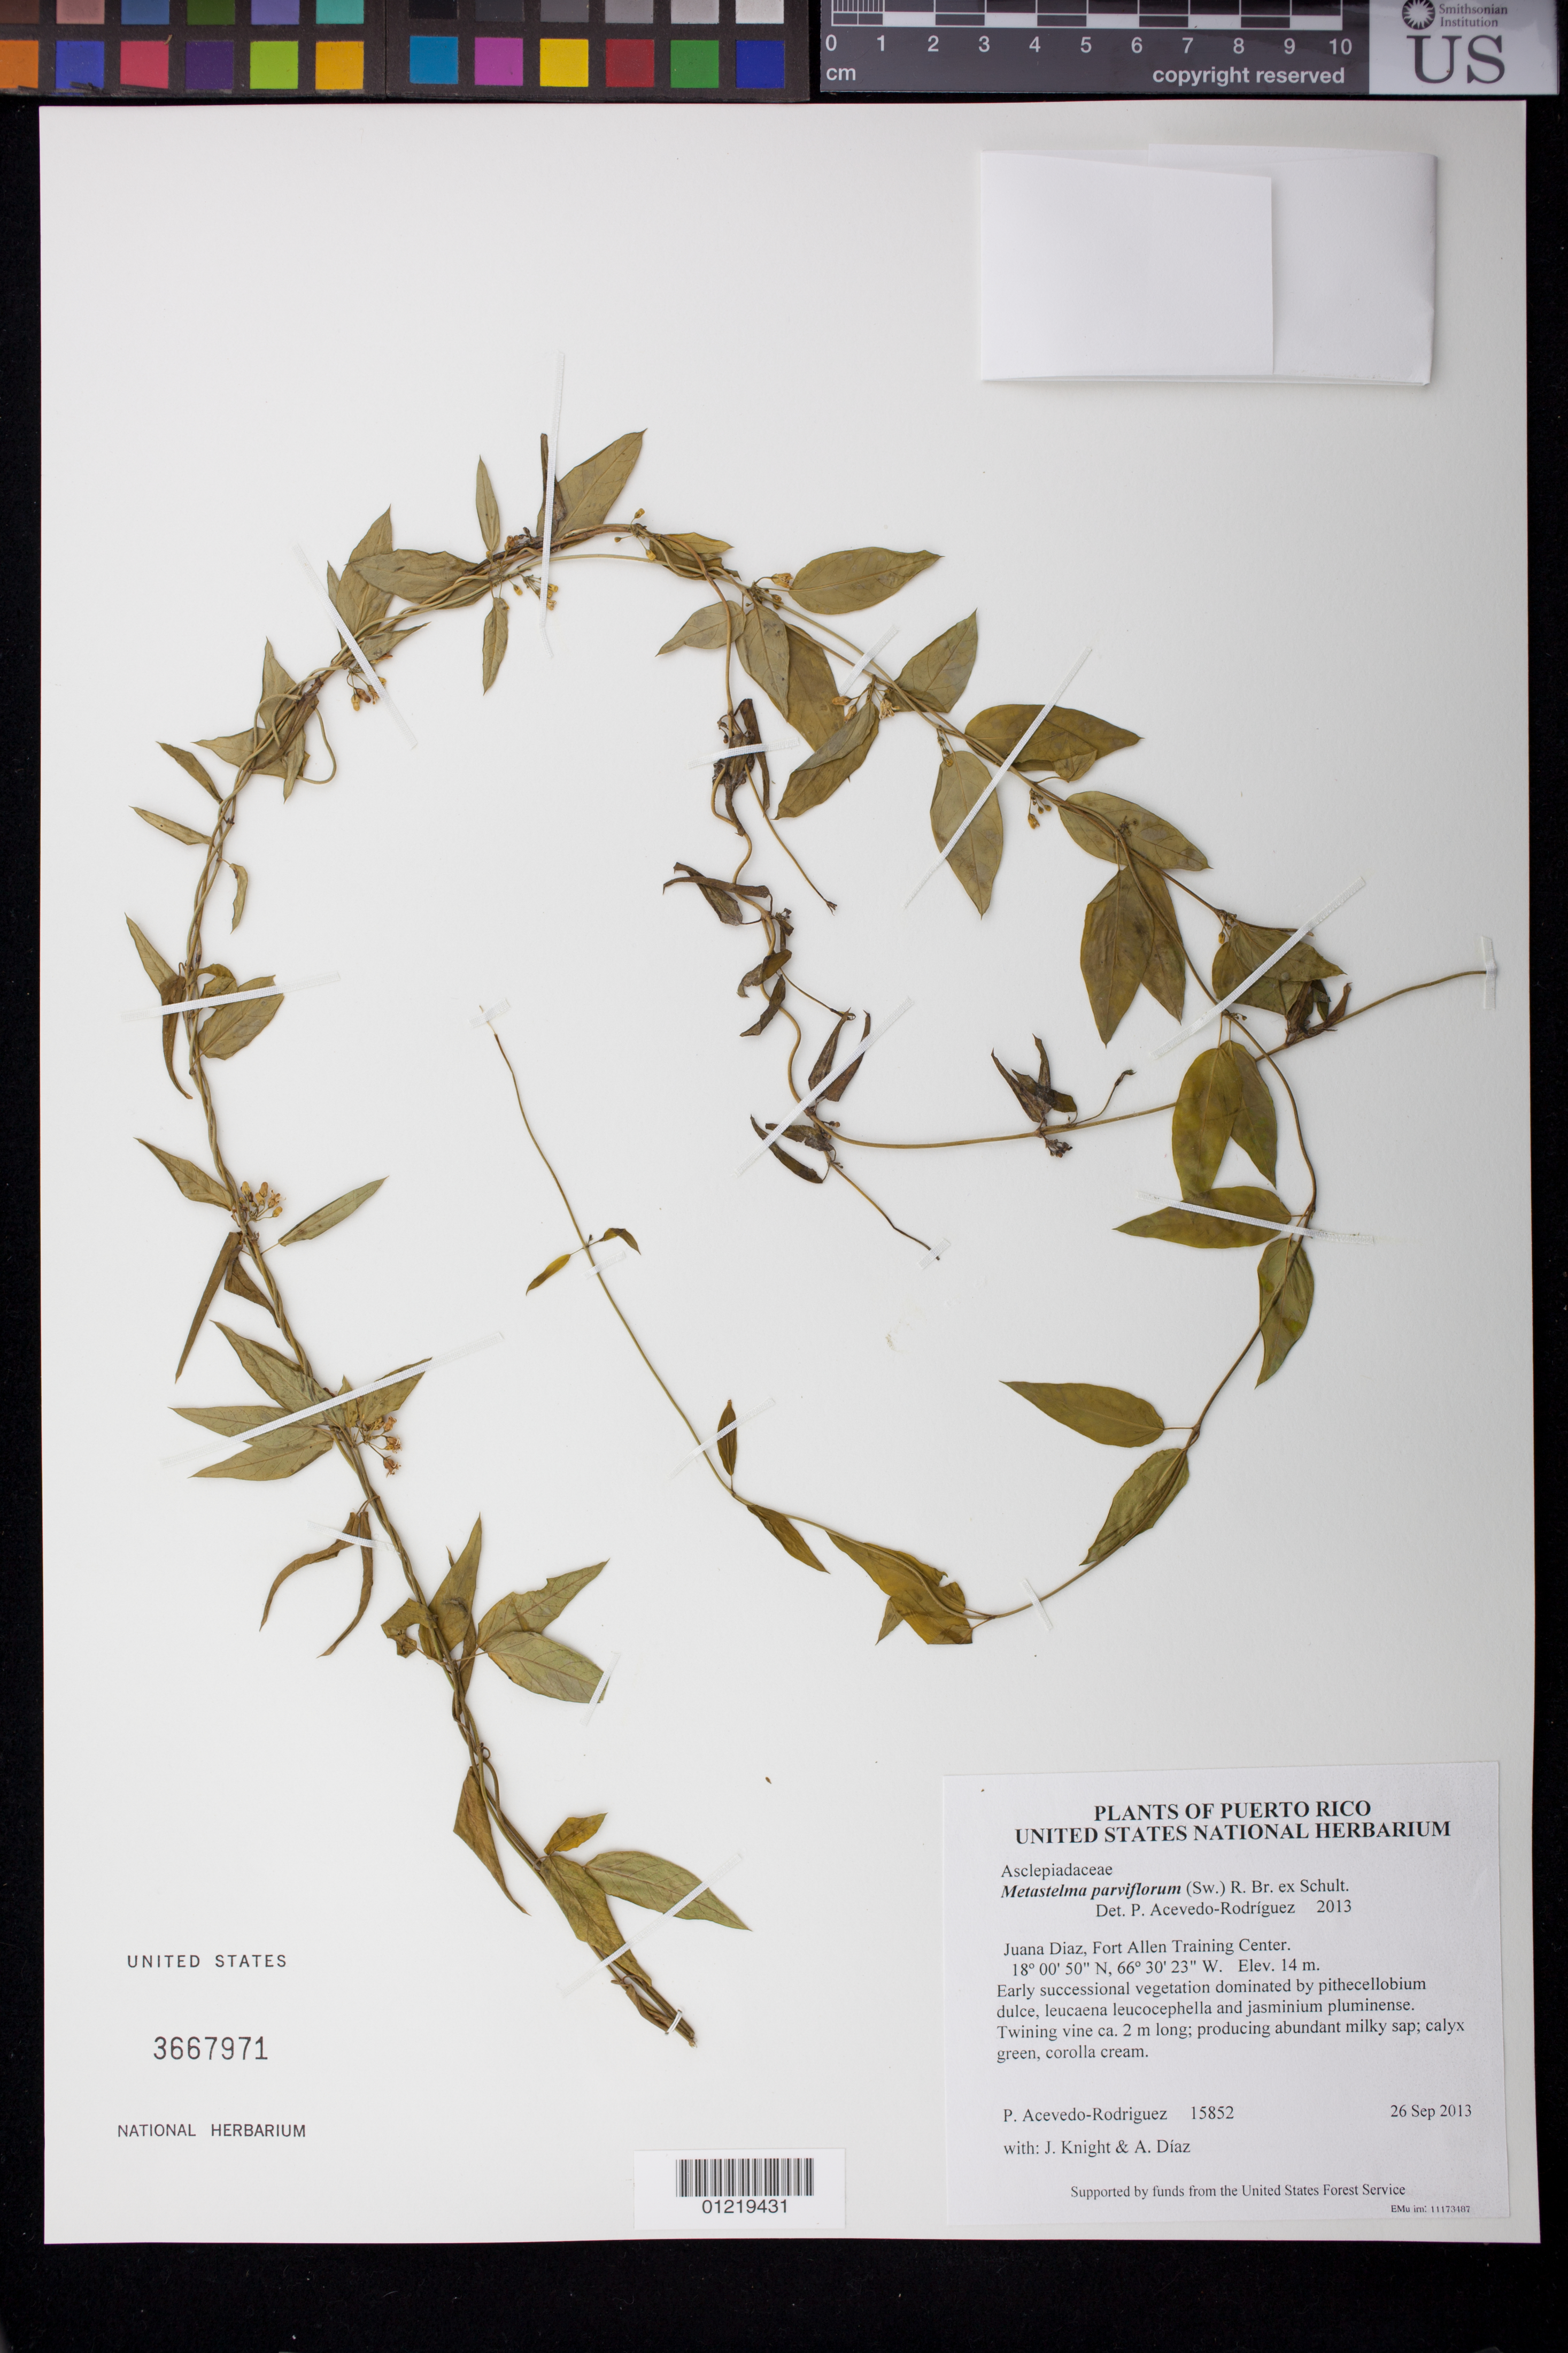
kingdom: Plantae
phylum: Tracheophyta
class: Magnoliopsida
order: Gentianales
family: Apocynaceae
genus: Metastelma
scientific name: Metastelma parviflorum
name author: (Sw.) Schult.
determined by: Acevedo-Rodríguez, P., (BOT), Smithsonian Institution - National Museum of Natural History (UNITED STATES)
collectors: P. Acevedo-Rodr., J. Knight & A. Díaz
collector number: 15852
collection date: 2013-09-26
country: Puerto Rico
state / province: Juana Diaz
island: Puerto Rico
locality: Fort Allen Training Center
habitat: Early successional vegetation dominated by pithecellobium dulce, leucaena leucocephella and jasminium pluminense.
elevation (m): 14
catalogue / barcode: US 3667971